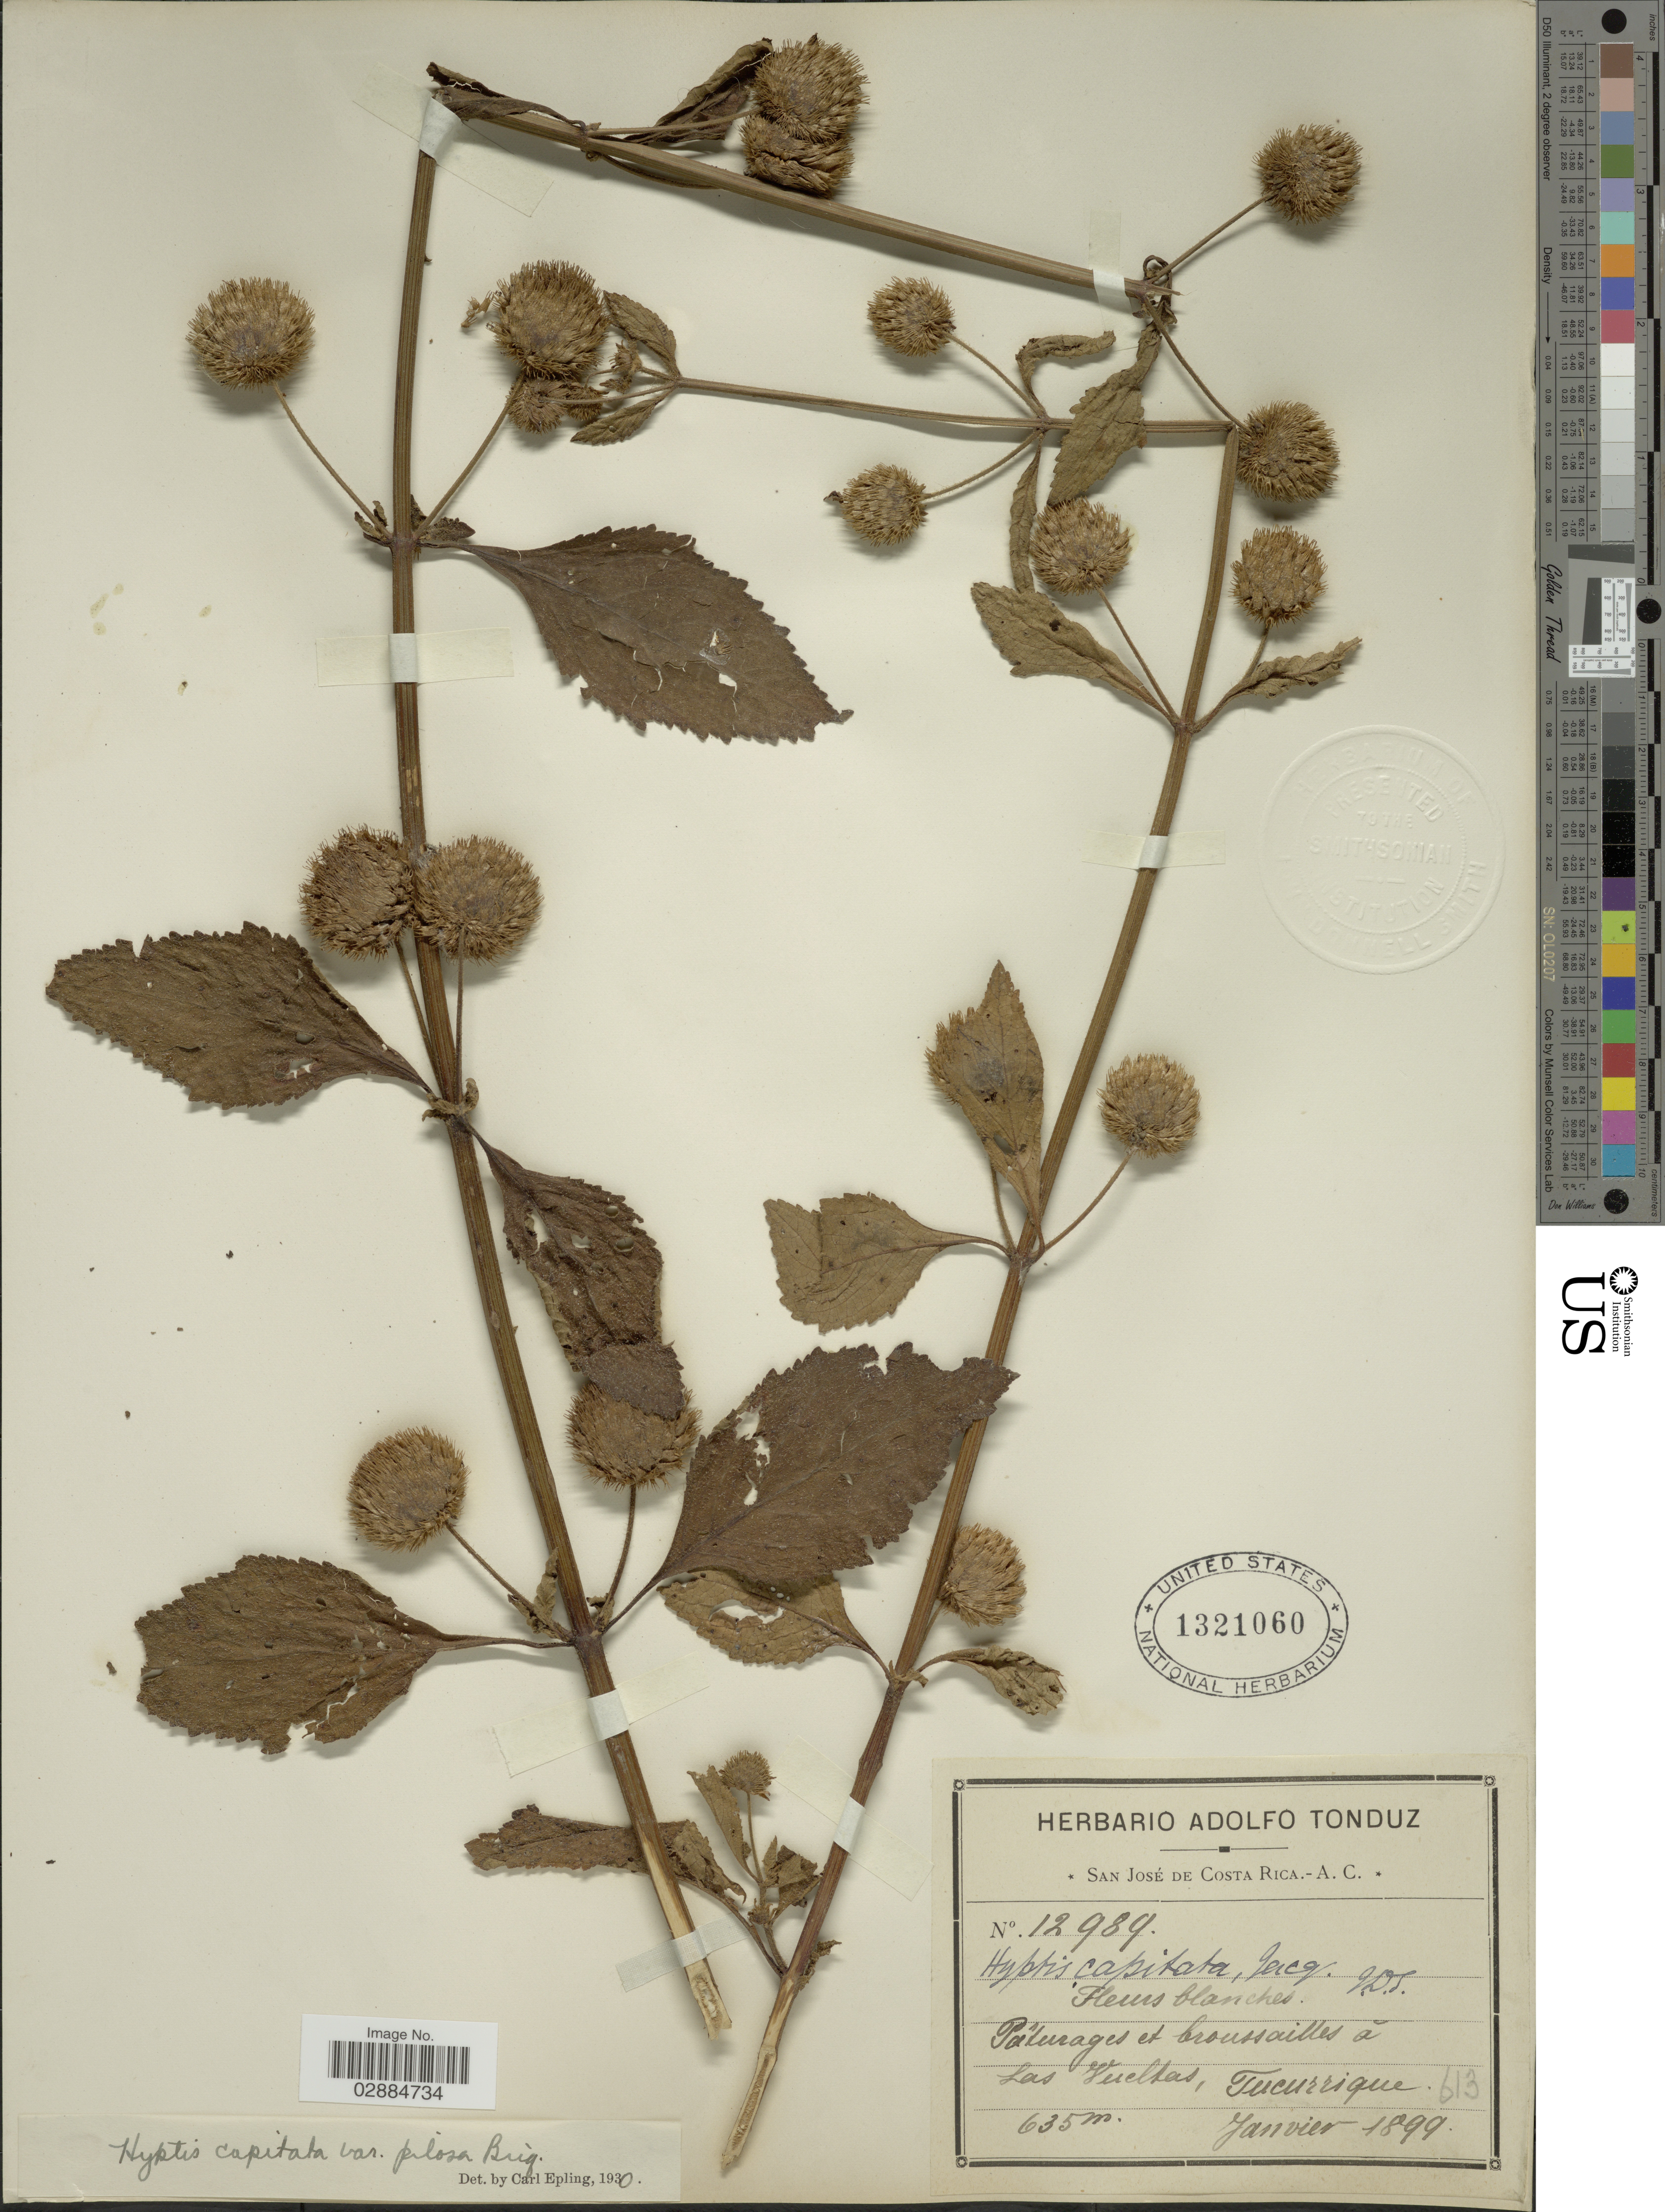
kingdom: Plantae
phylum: Tracheophyta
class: Magnoliopsida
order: Lamiales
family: Lamiaceae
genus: Hyptis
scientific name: Hyptis capitata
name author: Jacq.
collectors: A. Tonduz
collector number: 12989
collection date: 1899-01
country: Costa Rica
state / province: San José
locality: Pâturages et broussailles á Las Vuelhas, Tucurrique.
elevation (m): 635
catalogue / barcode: US 1321060